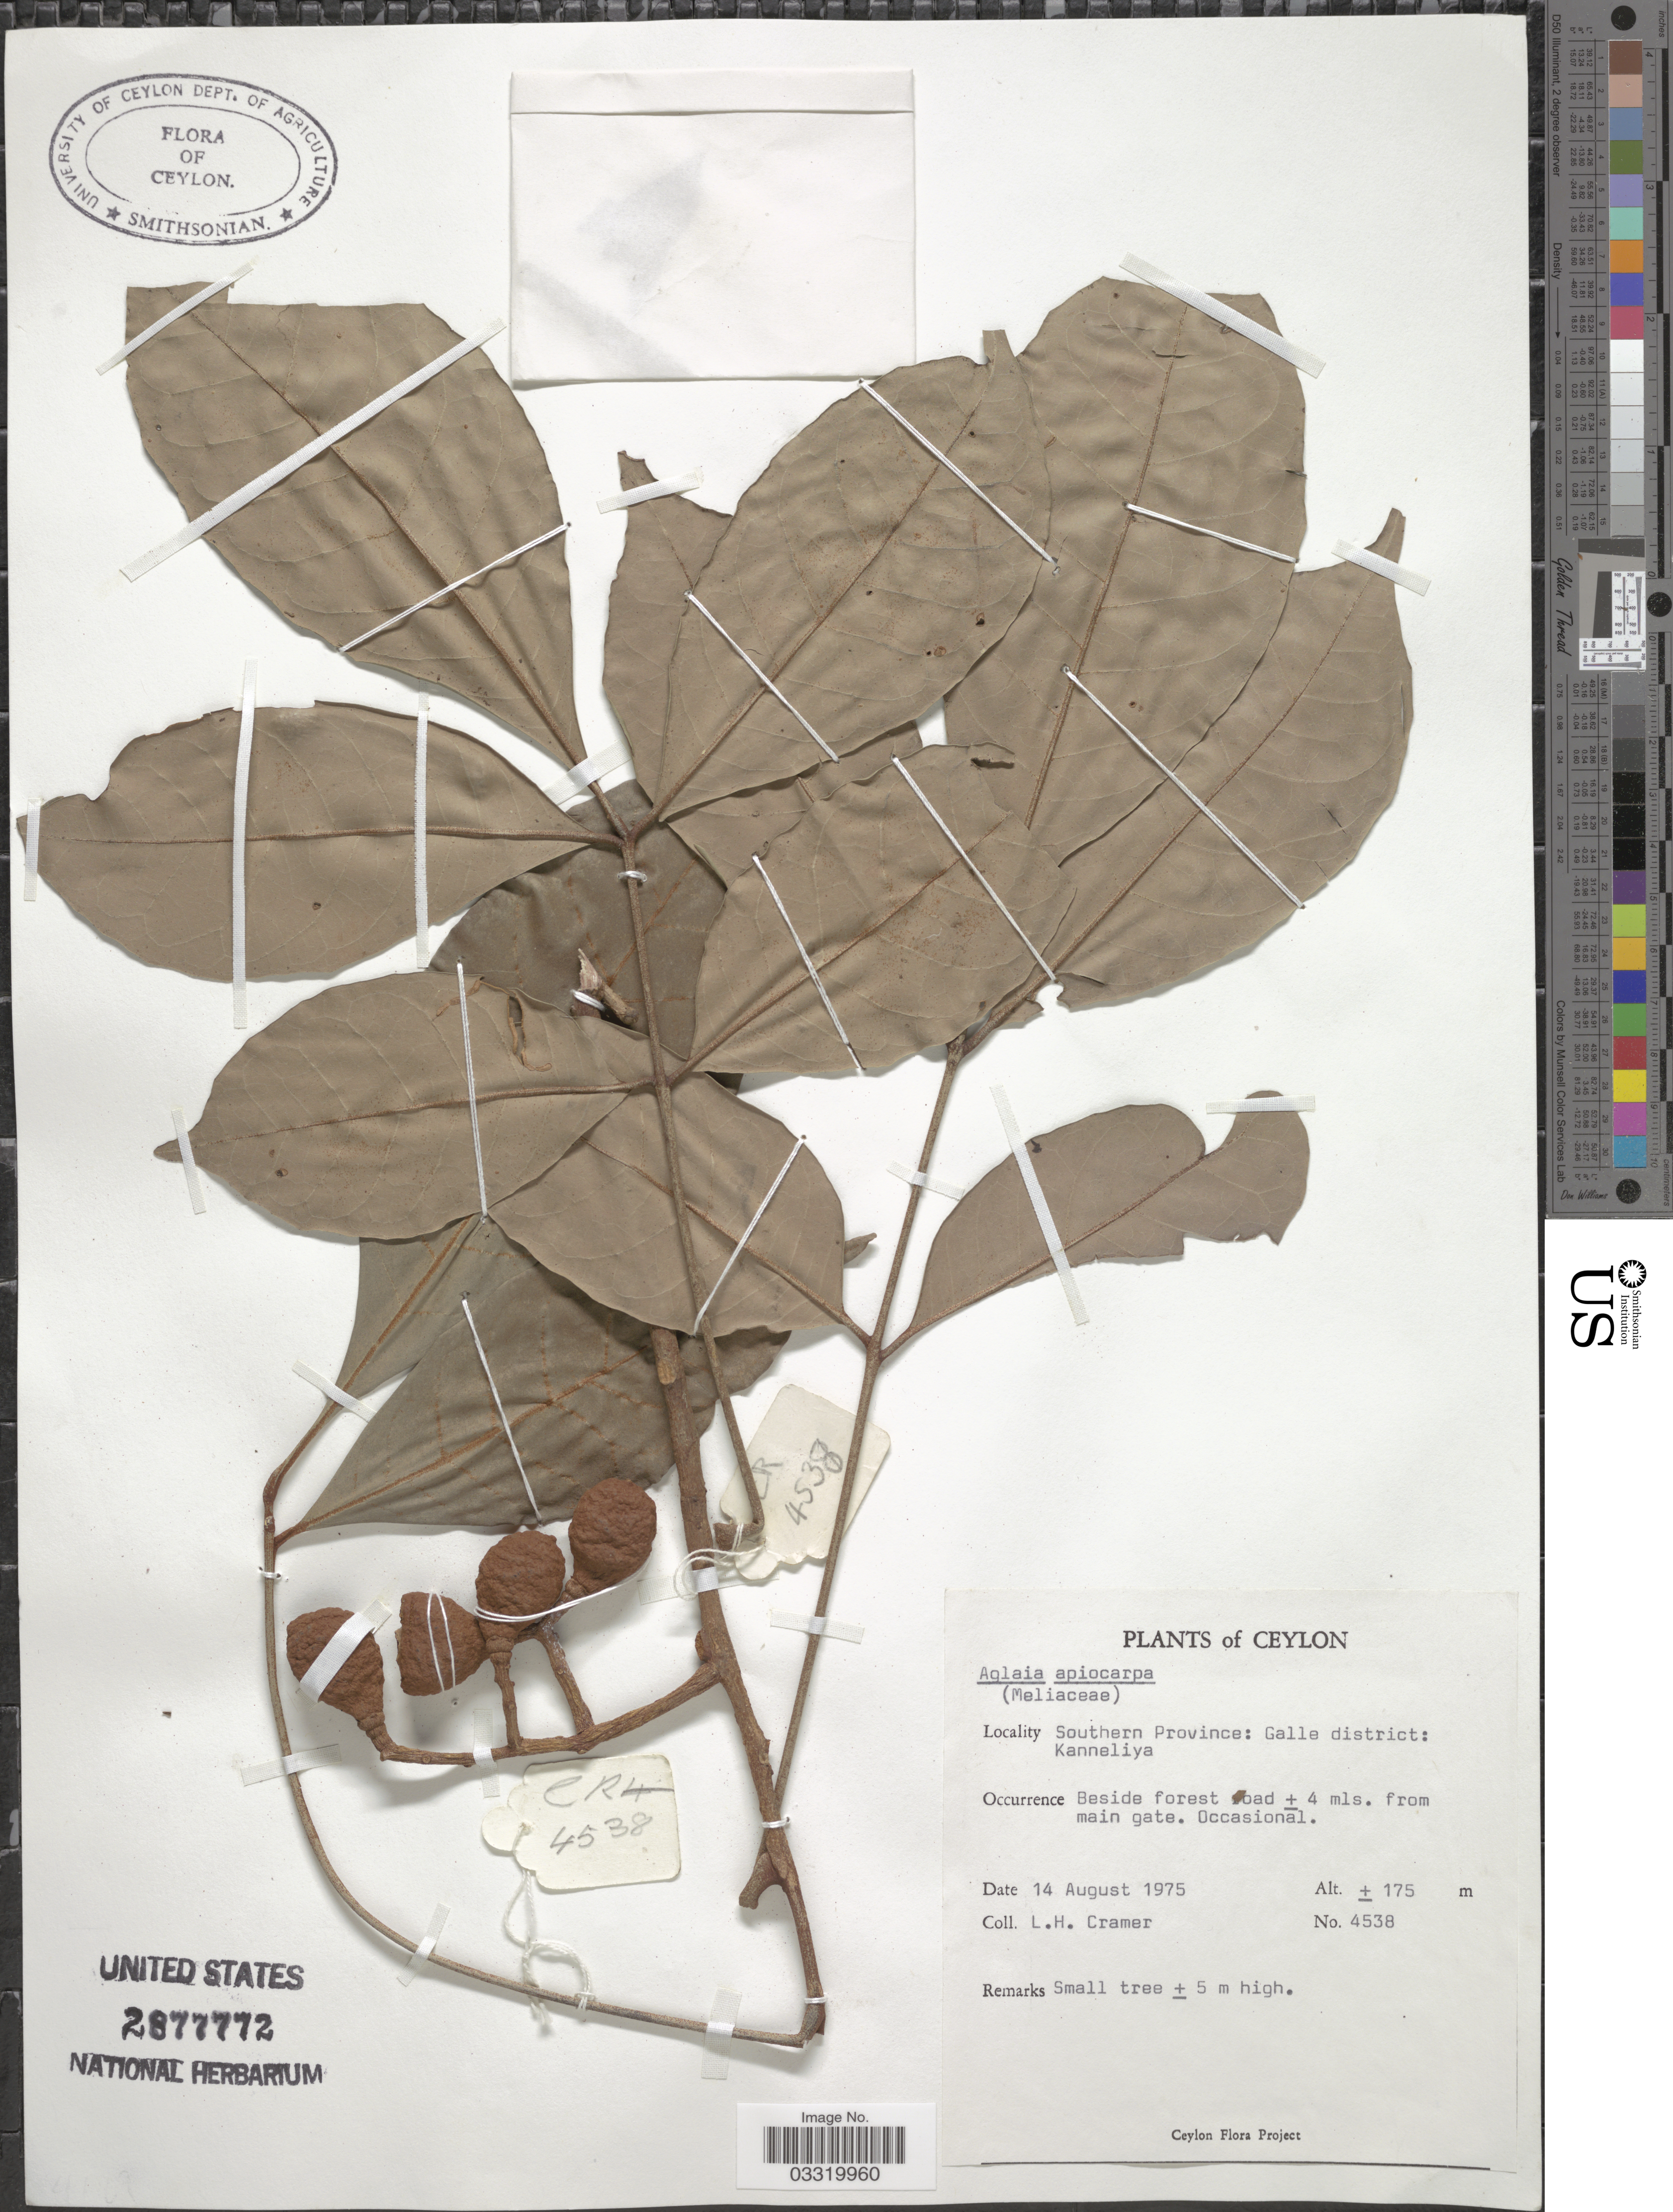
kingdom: Plantae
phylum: Tracheophyta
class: Magnoliopsida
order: Sapindales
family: Meliaceae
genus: Aglaia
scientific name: Aglaia apiocarpa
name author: Hiern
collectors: L. H. Cramer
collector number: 4538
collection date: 1975-08-14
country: Sri Lanka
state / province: Southern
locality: Ceylon. Galle district: Kanneliya.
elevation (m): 175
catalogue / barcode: US 2877772